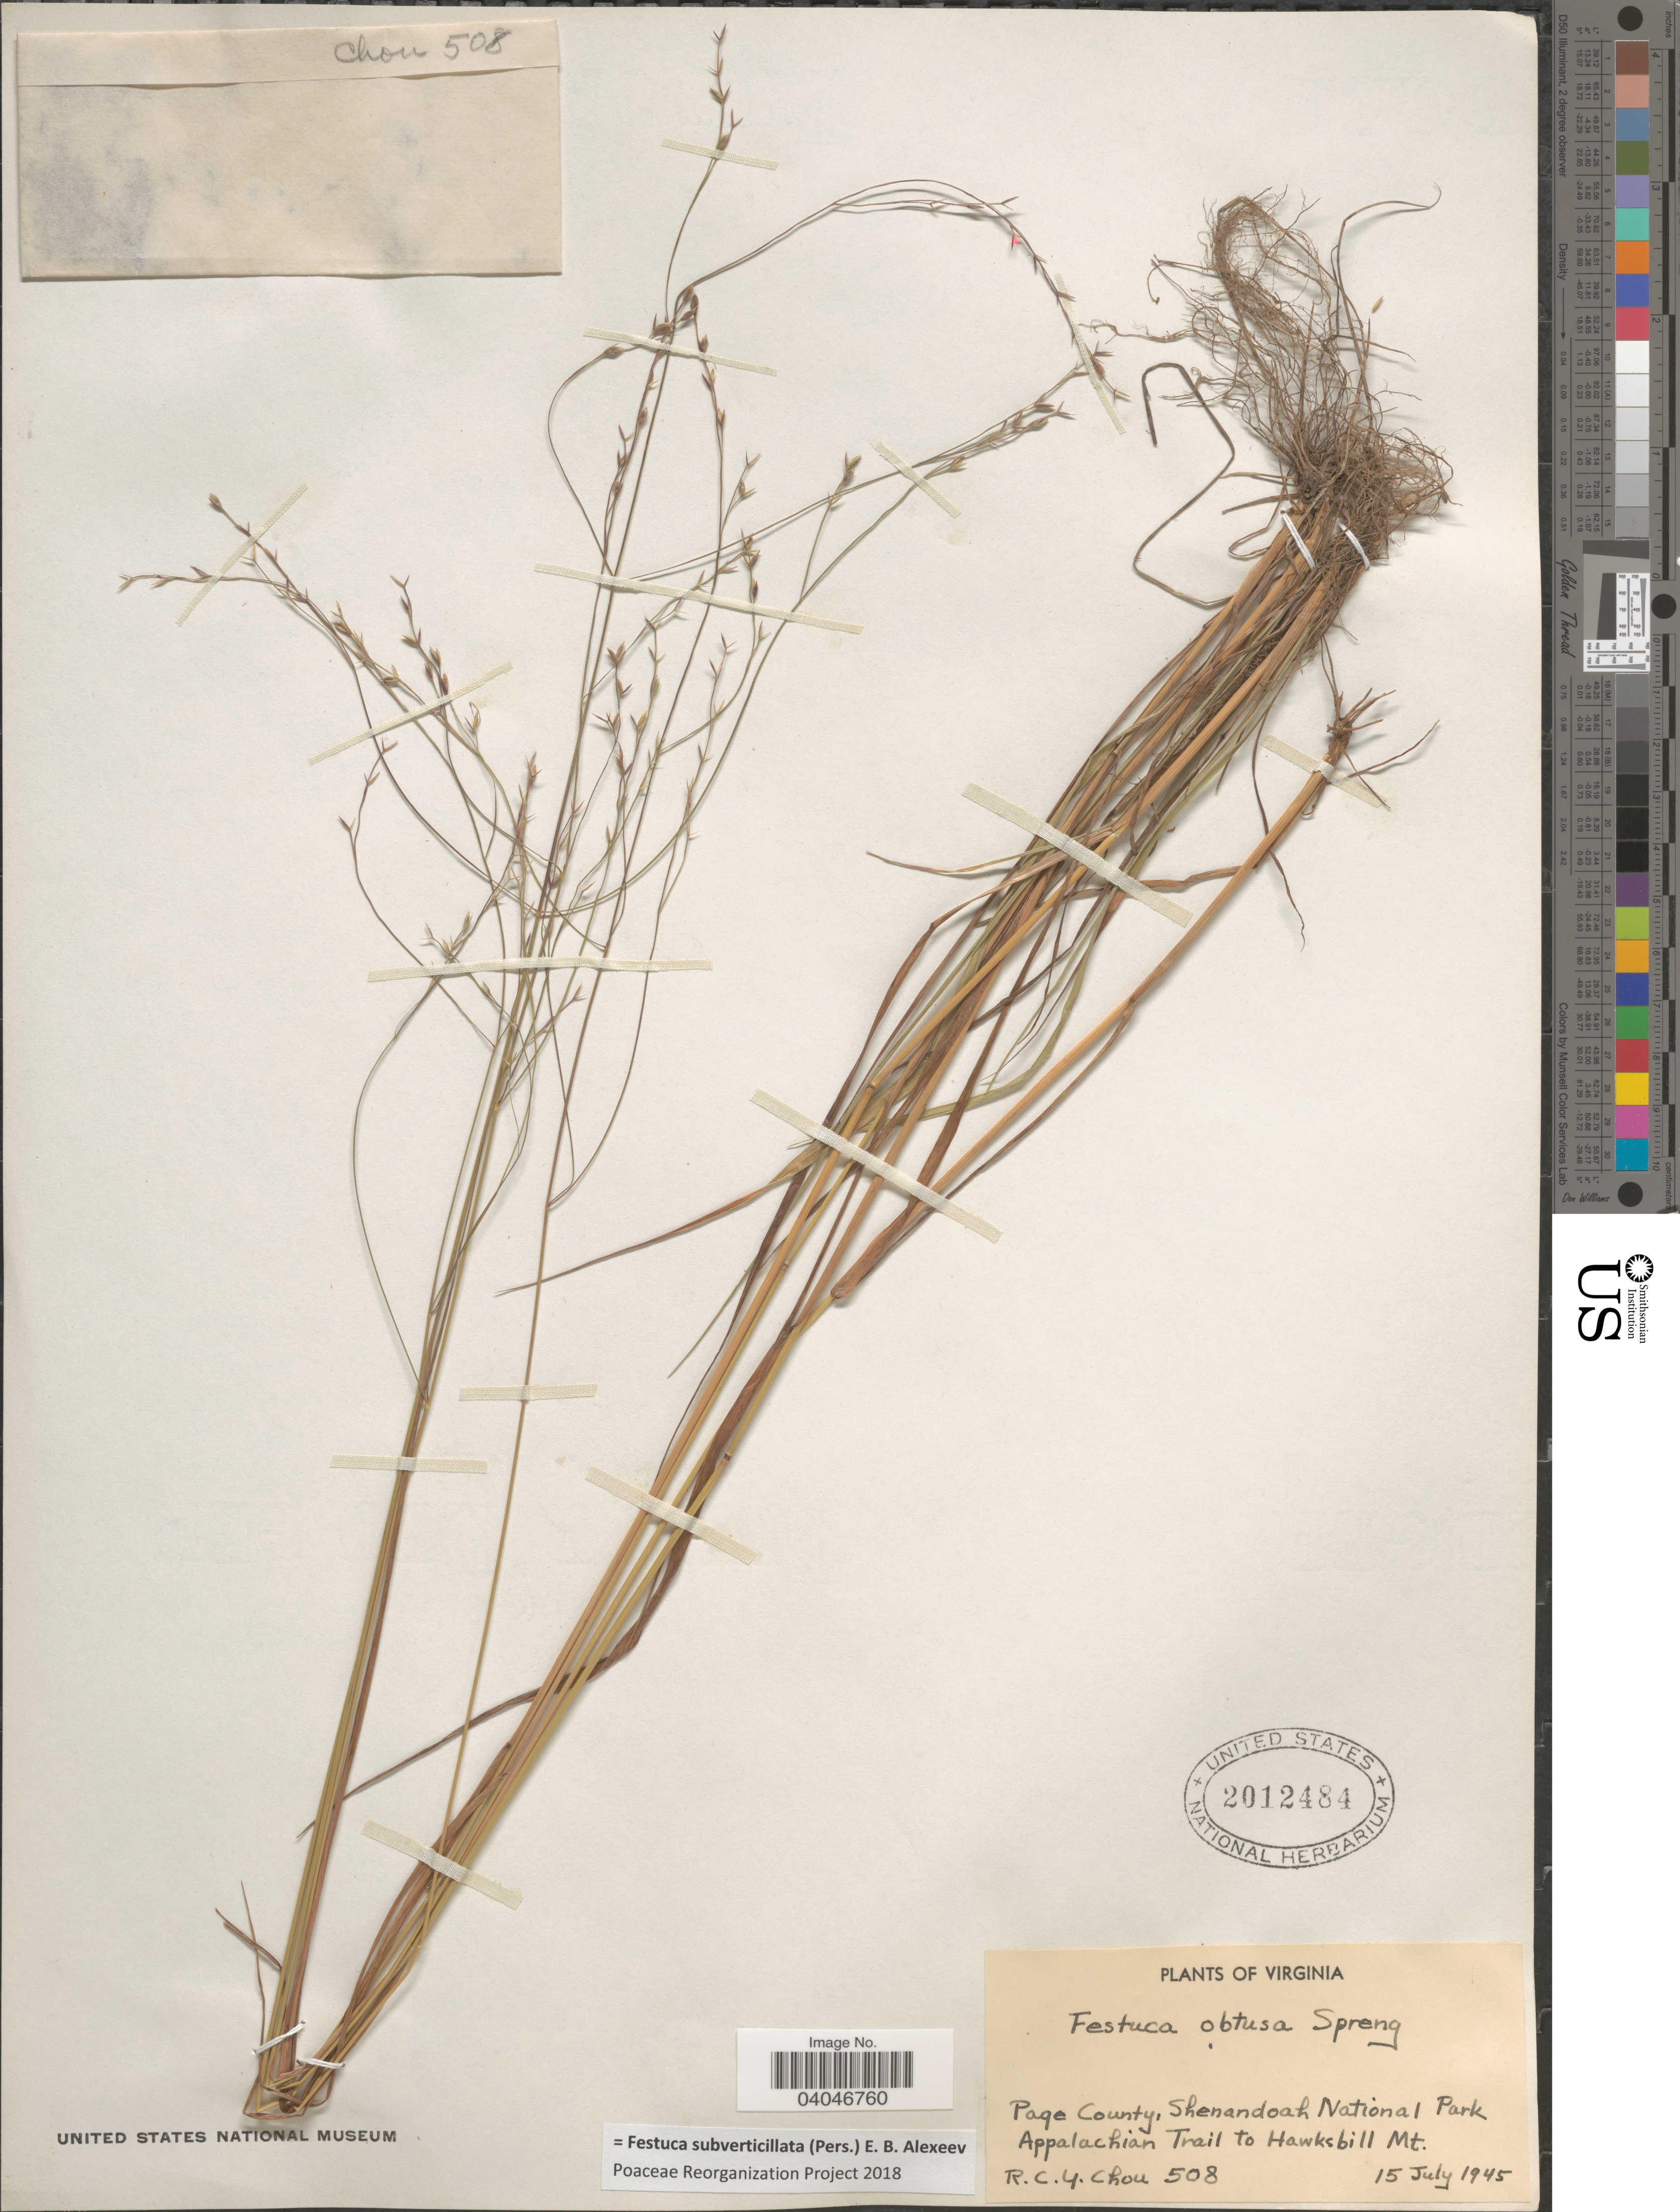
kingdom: Plantae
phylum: Tracheophyta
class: Liliopsida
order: Poales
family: Poaceae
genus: Festuca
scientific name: Festuca subverticillata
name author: (Pers.) E.B. Alexeev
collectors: R. C. Chou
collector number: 508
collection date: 1945-07-15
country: United States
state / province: Virginia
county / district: Page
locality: Shenandoah National Park Appalachian Trail to Hawksbill Mt.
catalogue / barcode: US 2012484